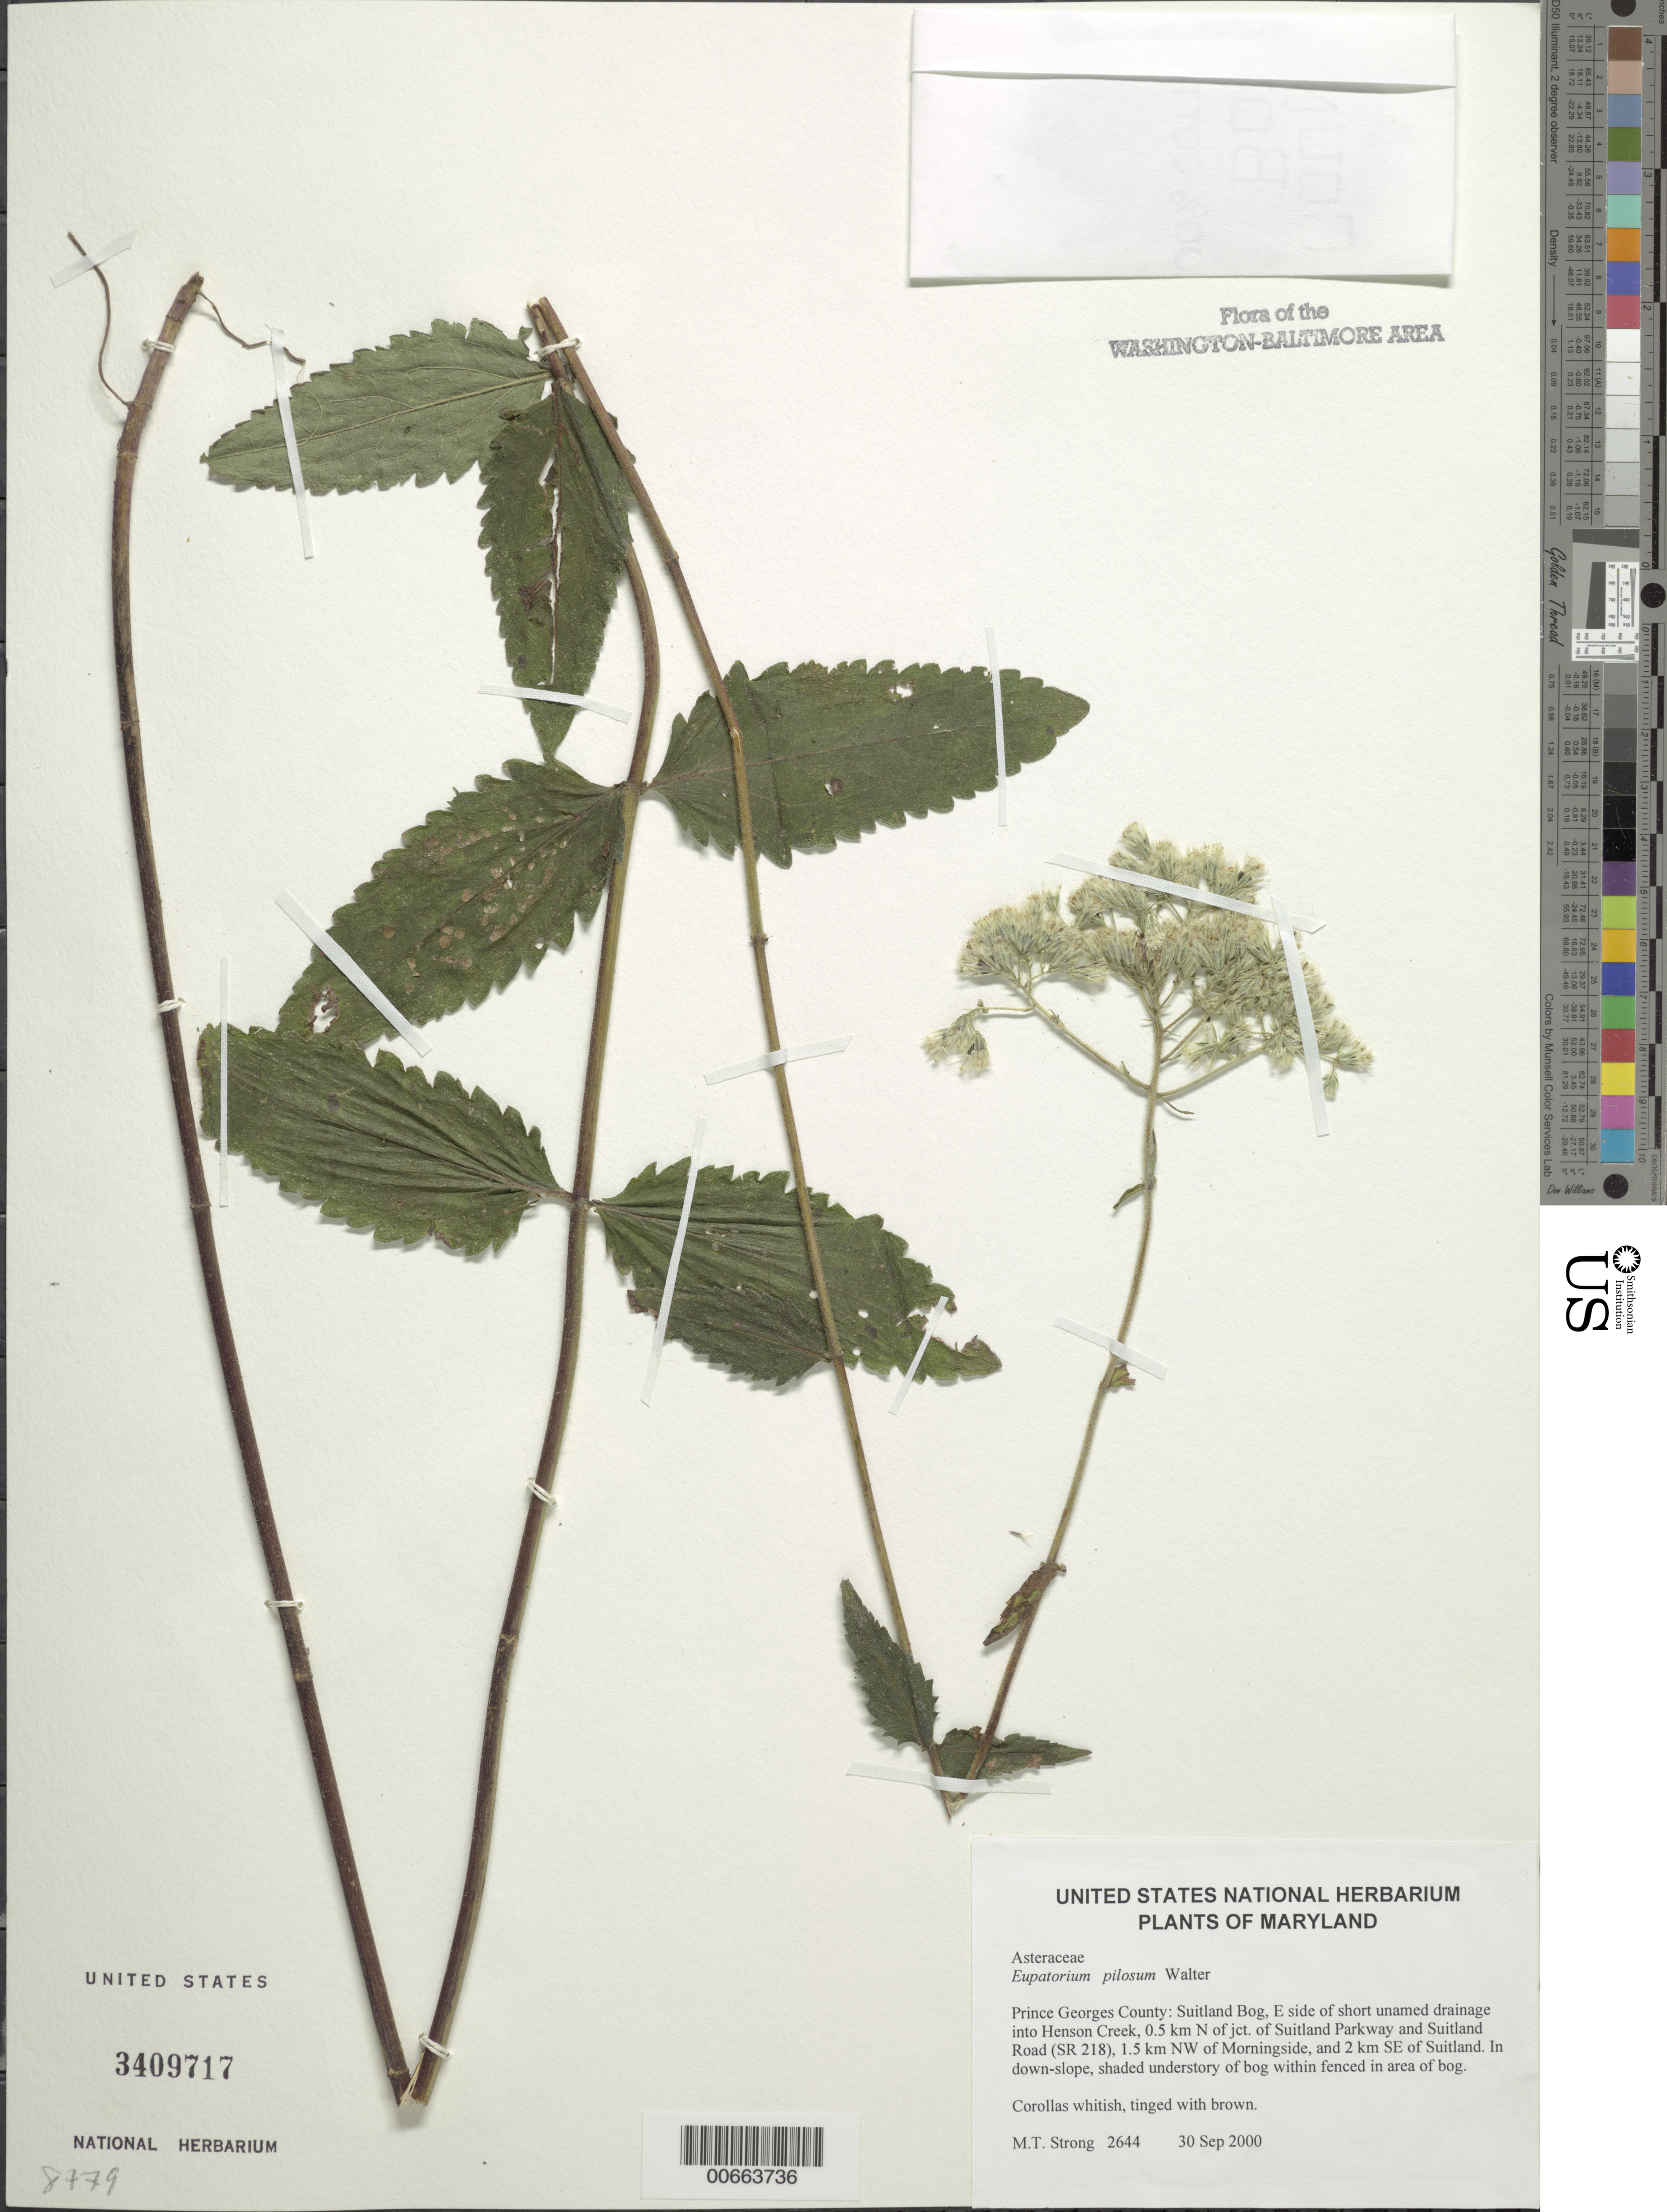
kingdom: Plantae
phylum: Tracheophyta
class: Magnoliopsida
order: Asterales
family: Asteraceae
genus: Eupatorium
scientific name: Eupatorium pilosum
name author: Walter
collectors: M. T. Strong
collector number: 2644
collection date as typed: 30 Sep 2000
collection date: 2000-09-30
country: United States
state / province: Maryland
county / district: Prince George's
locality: Suitland Bog, E side of short unamed drainage into Henson Creek, 0.5 km N of jct. of Suitland Parkway and Suitland Road (SR 218), 1.5 km NW of Morningside, and 2 km SE of Suitland.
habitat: In down-slope, shaded understory of bog within fenced in area of bog.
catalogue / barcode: US 3409717